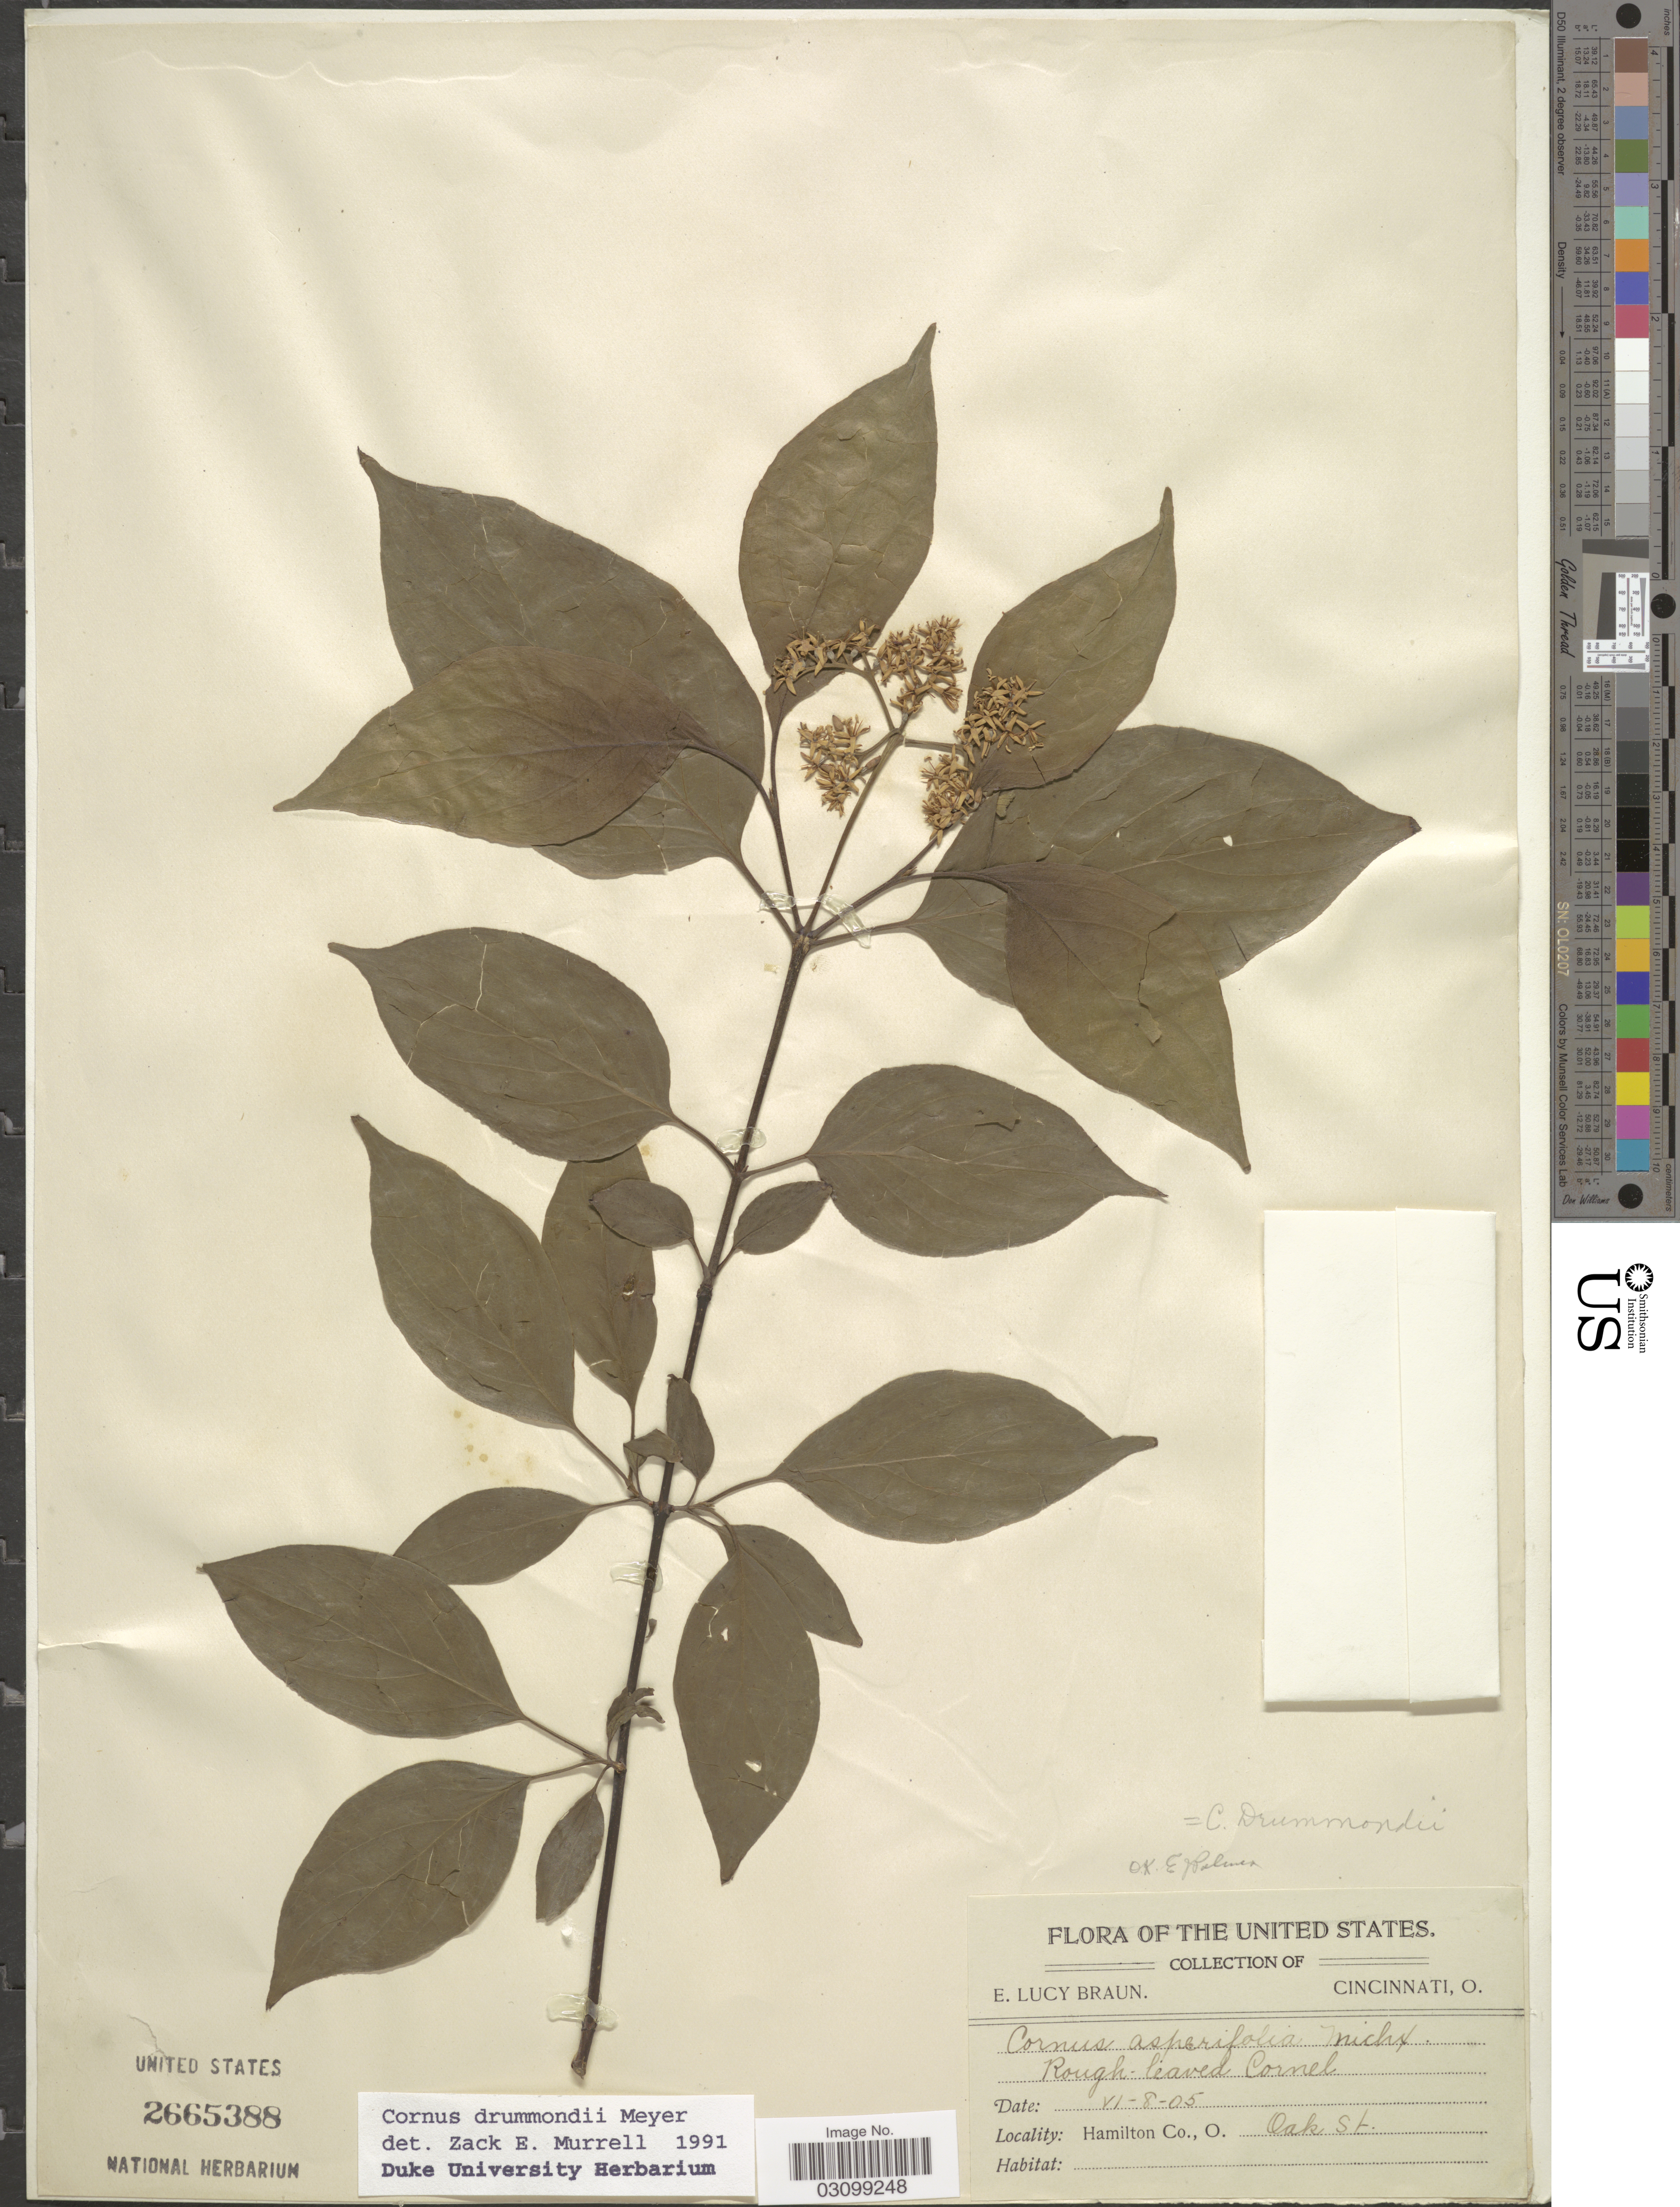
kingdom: Plantae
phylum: Tracheophyta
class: Magnoliopsida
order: Cornales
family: Cornaceae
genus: Cornus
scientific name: Cornus drummondii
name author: C.A. Mey.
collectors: E. L. Braun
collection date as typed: Transcribed d/m/y: 8/6/5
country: United States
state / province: Ohio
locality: Hamilton Co., Oak St.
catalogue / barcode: US 2665388